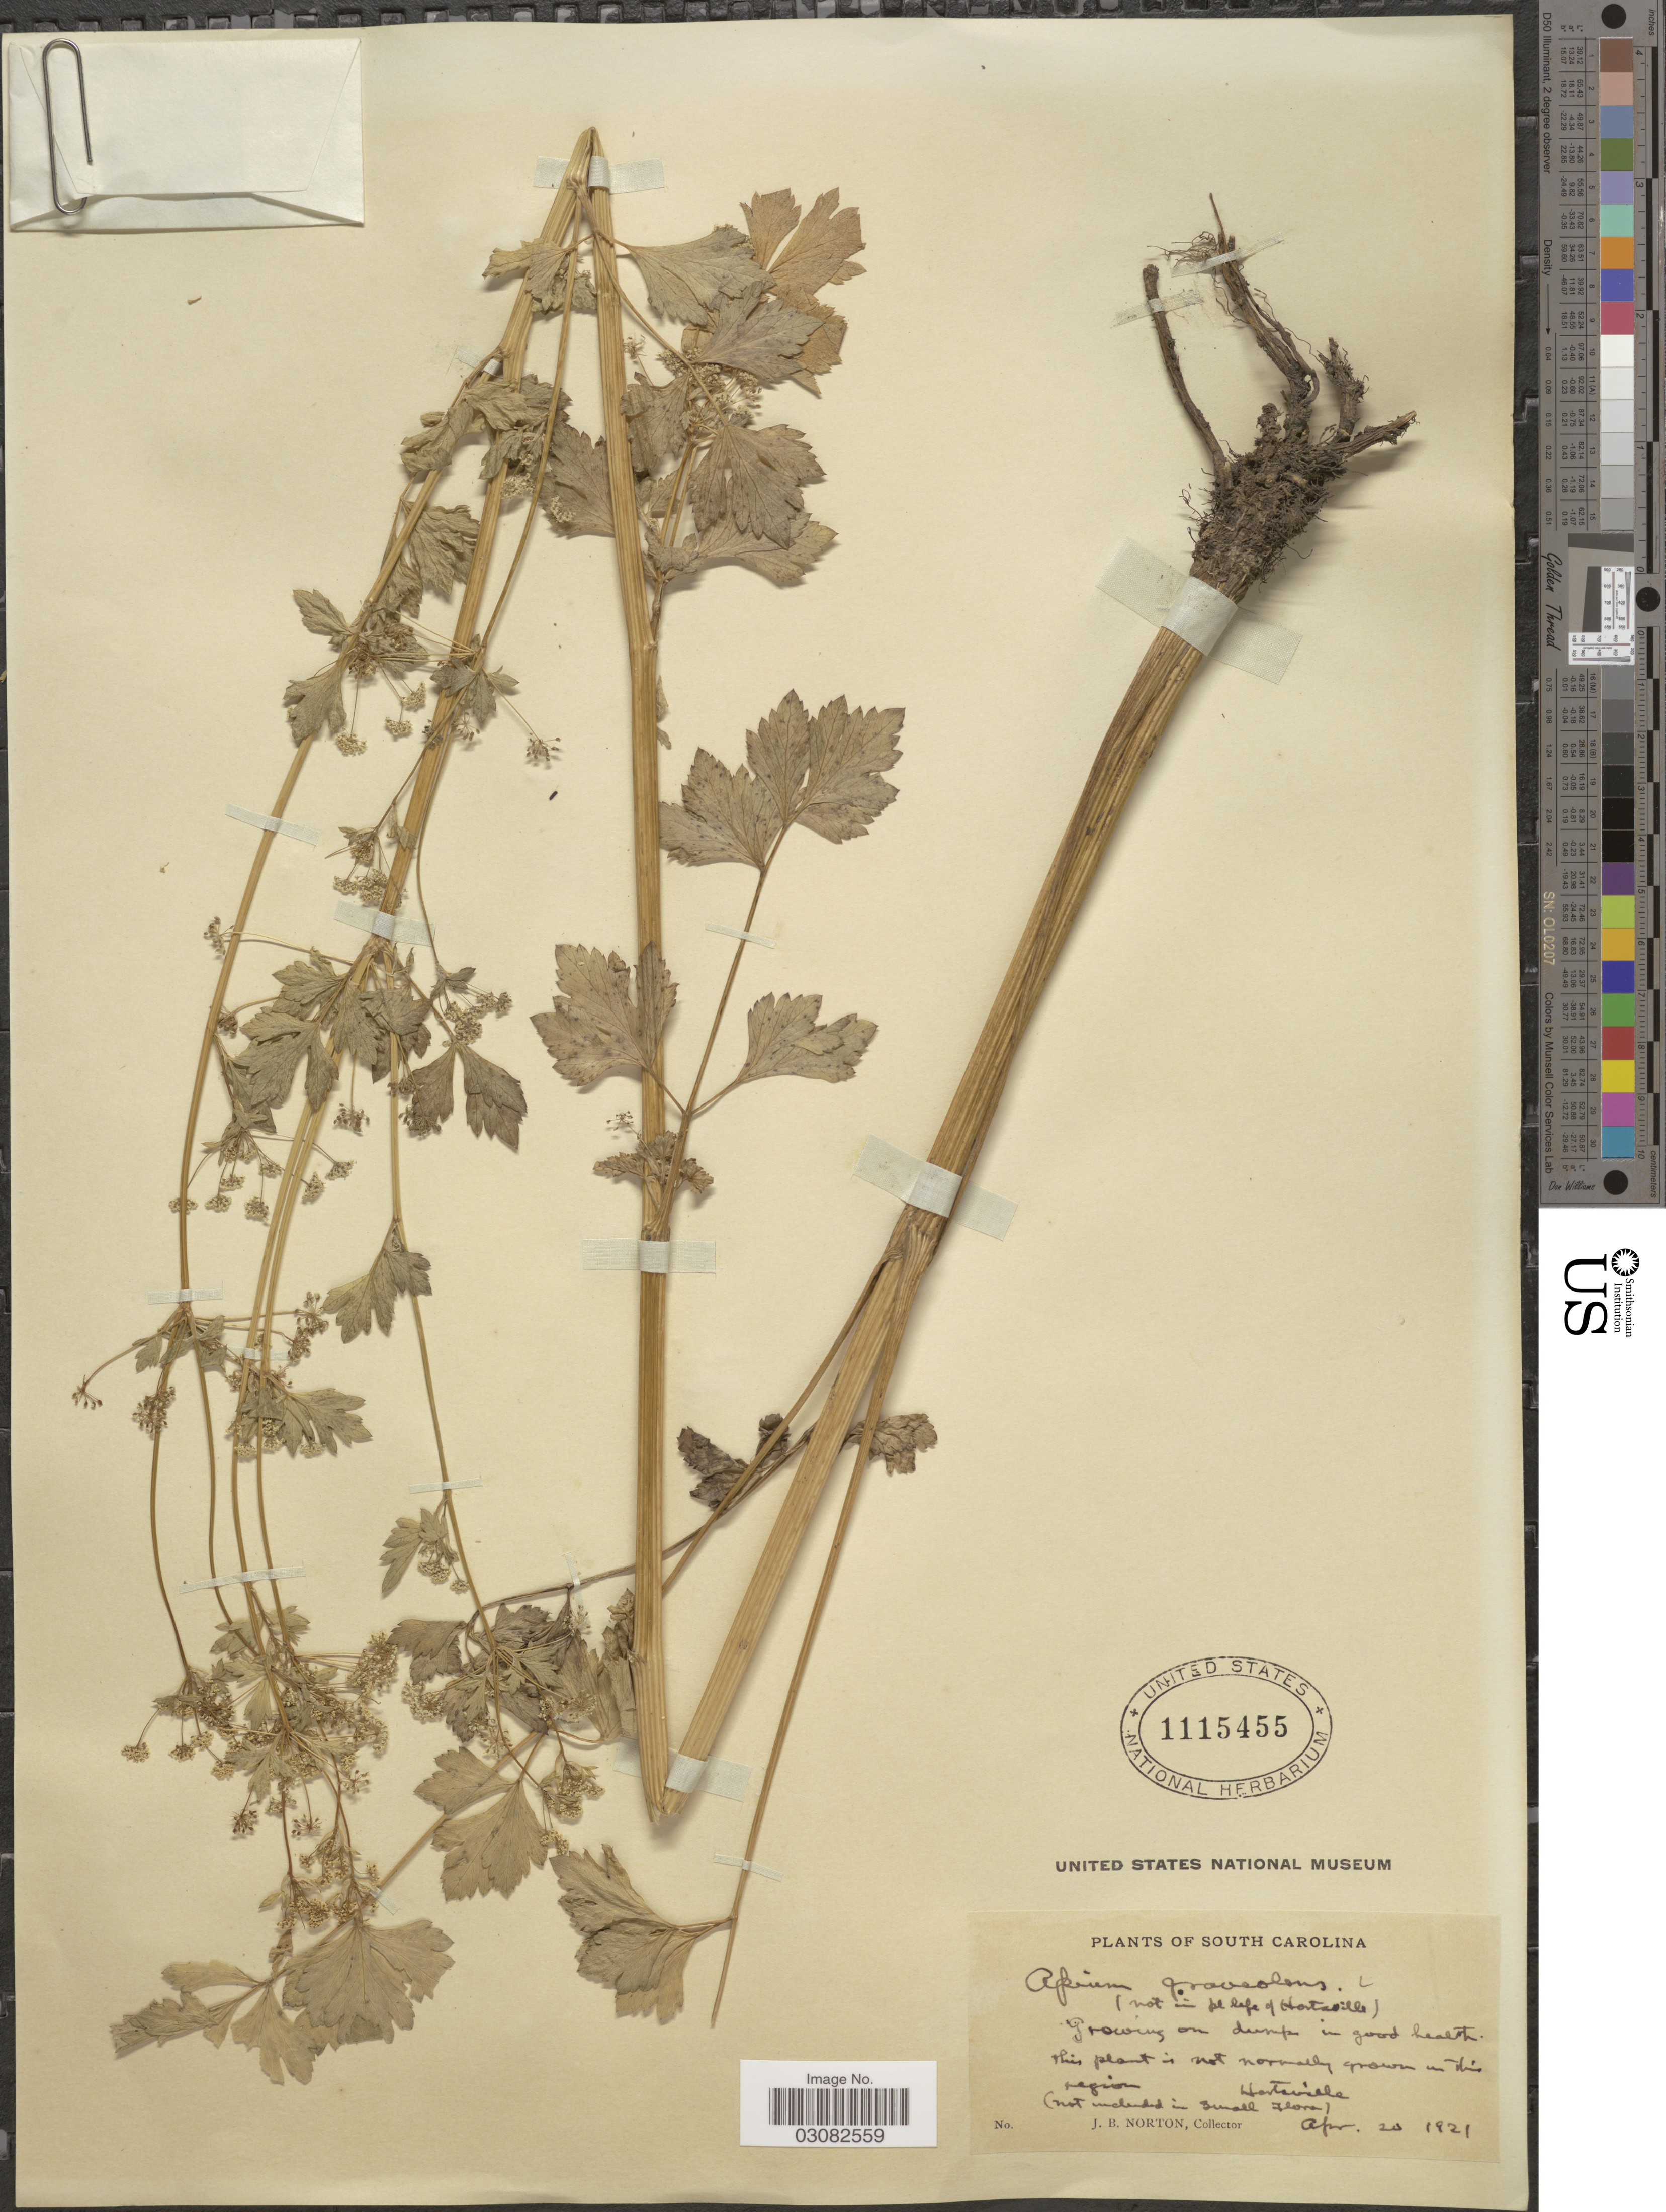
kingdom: Plantae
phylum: Tracheophyta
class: Magnoliopsida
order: Apiales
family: Apiaceae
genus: Apium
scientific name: Apium graveolens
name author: L.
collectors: J. B. Norton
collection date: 1921-04-20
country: United States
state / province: South Carolina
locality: Hartsville.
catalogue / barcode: US 1115455